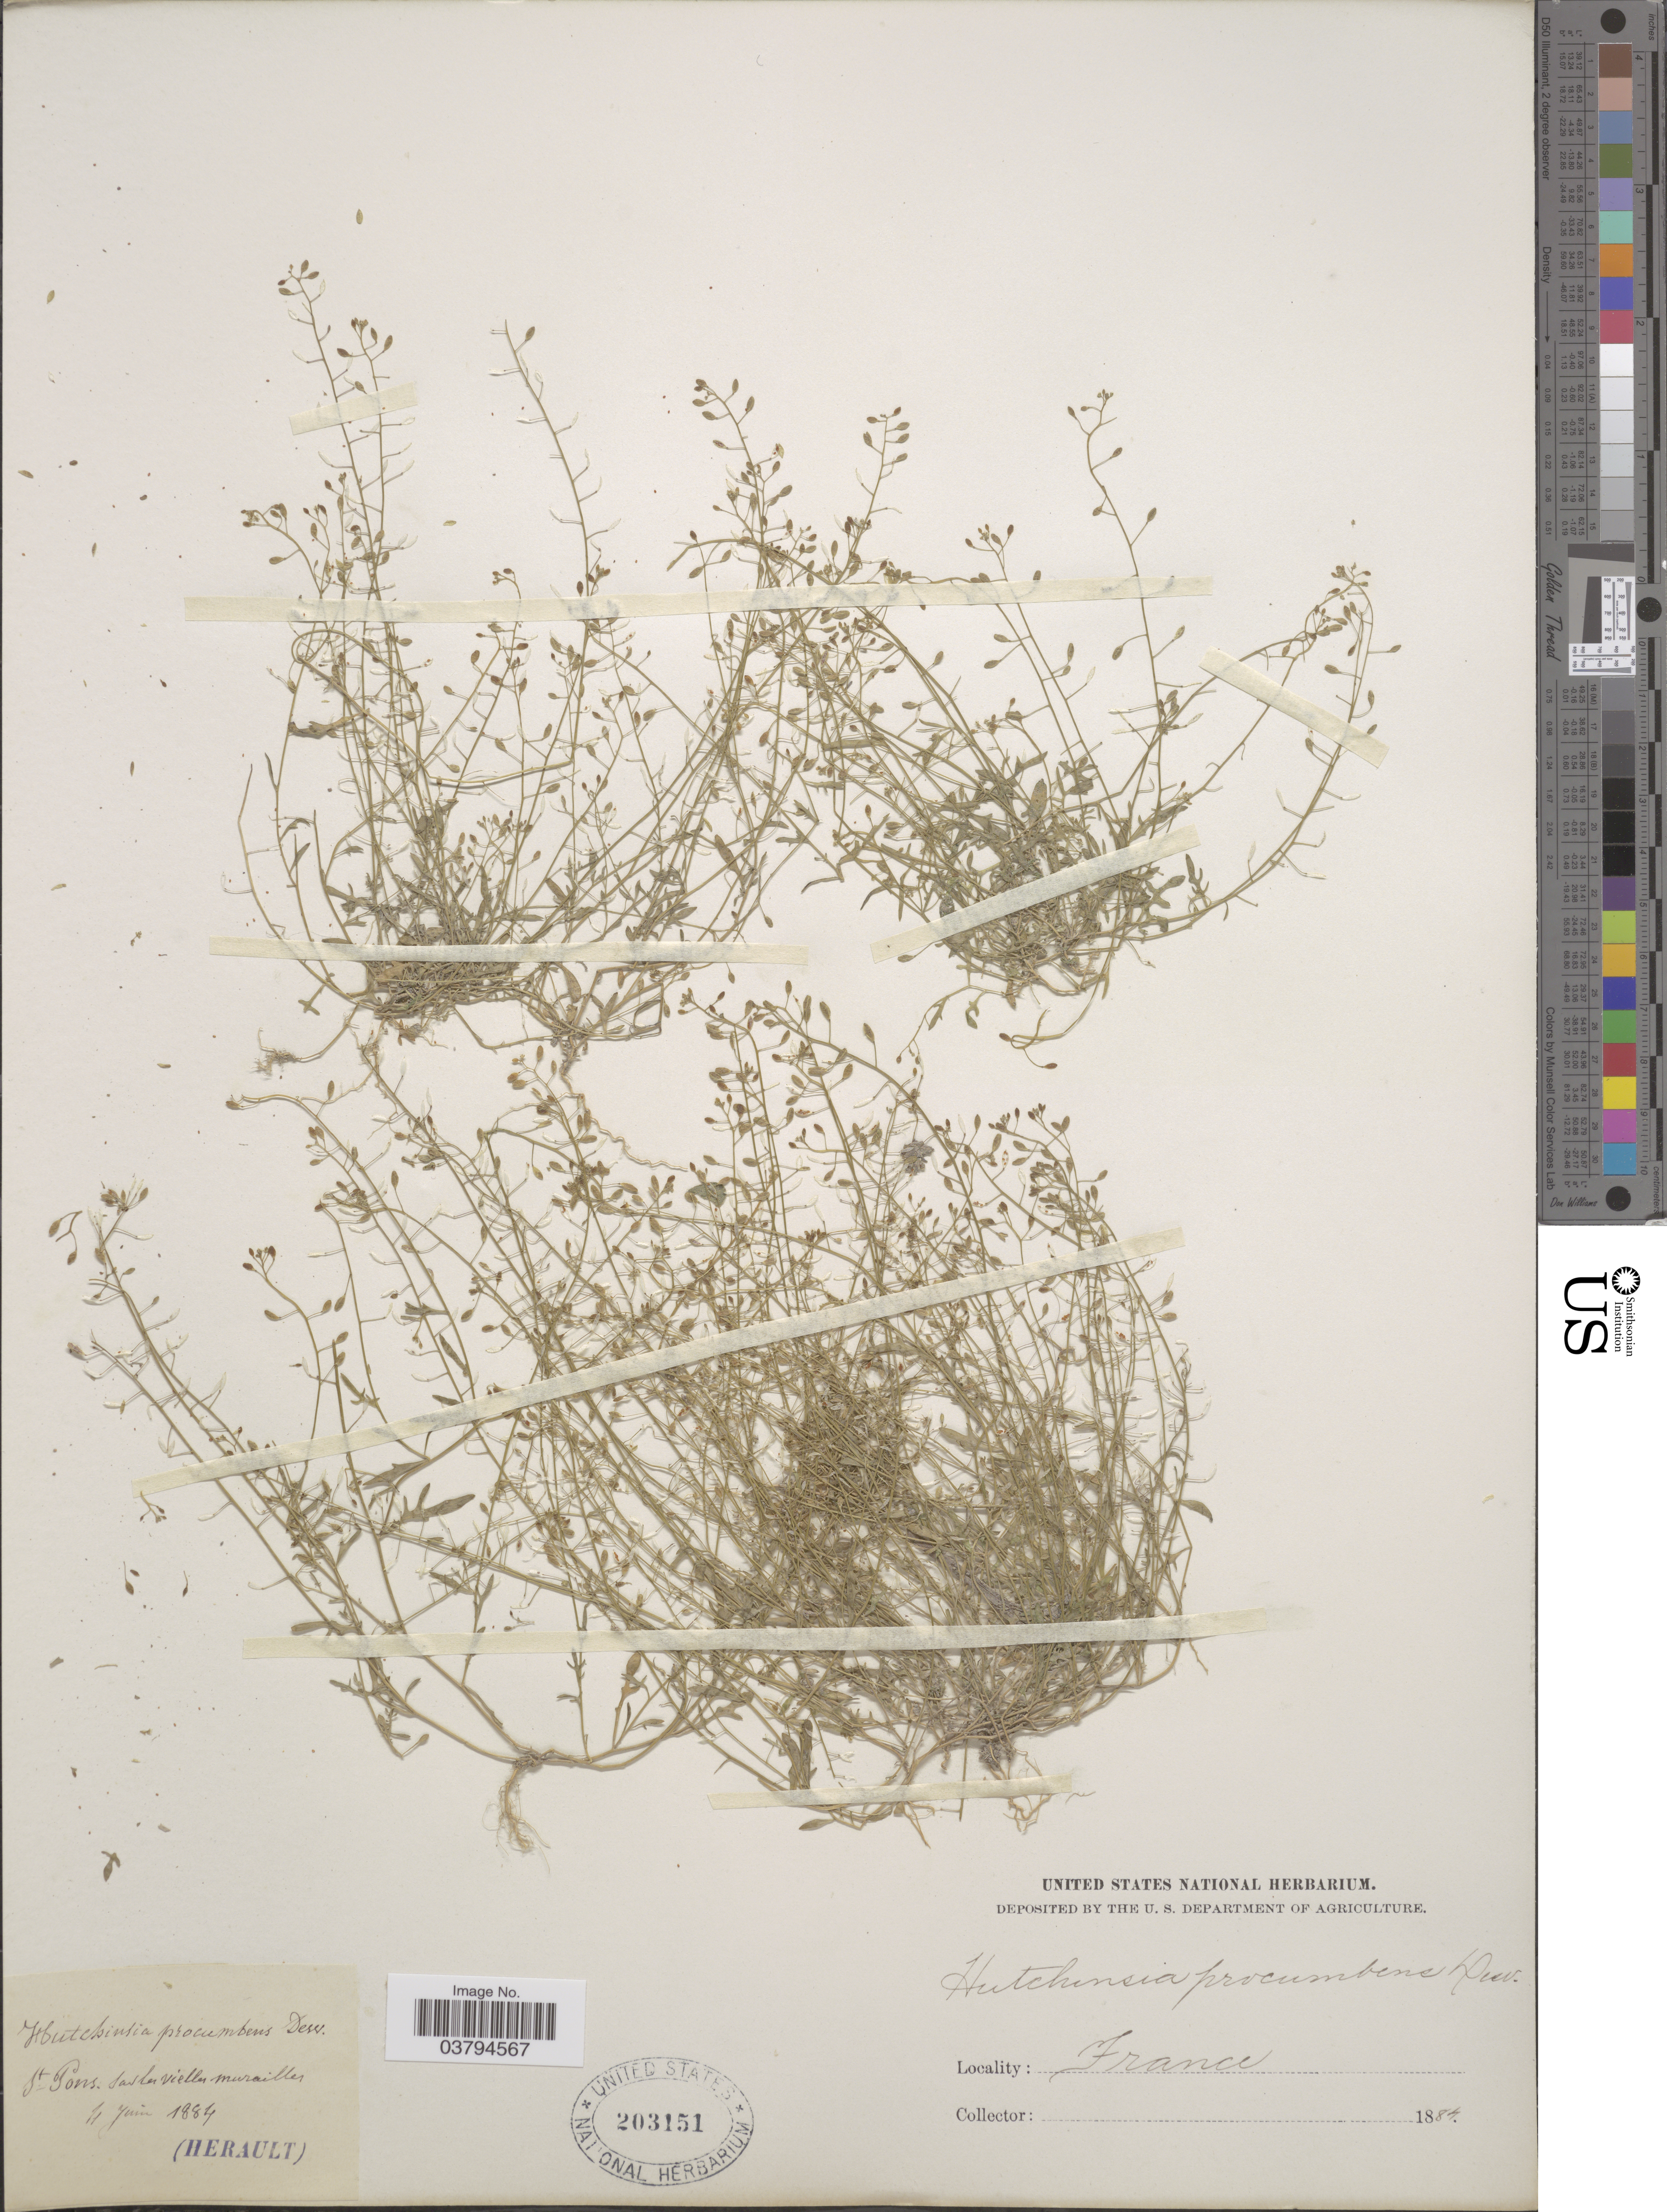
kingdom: Plantae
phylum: Tracheophyta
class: Magnoliopsida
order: Brassicales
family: Brassicaceae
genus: Hutchinsia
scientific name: Hutchinsia procumbens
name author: (L.) Desv.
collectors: ex herb. United States National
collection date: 1884-06-14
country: France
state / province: Occitanie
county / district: Hérault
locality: St. Pons. dans les vielles murailles. (Herault).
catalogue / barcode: US 203151